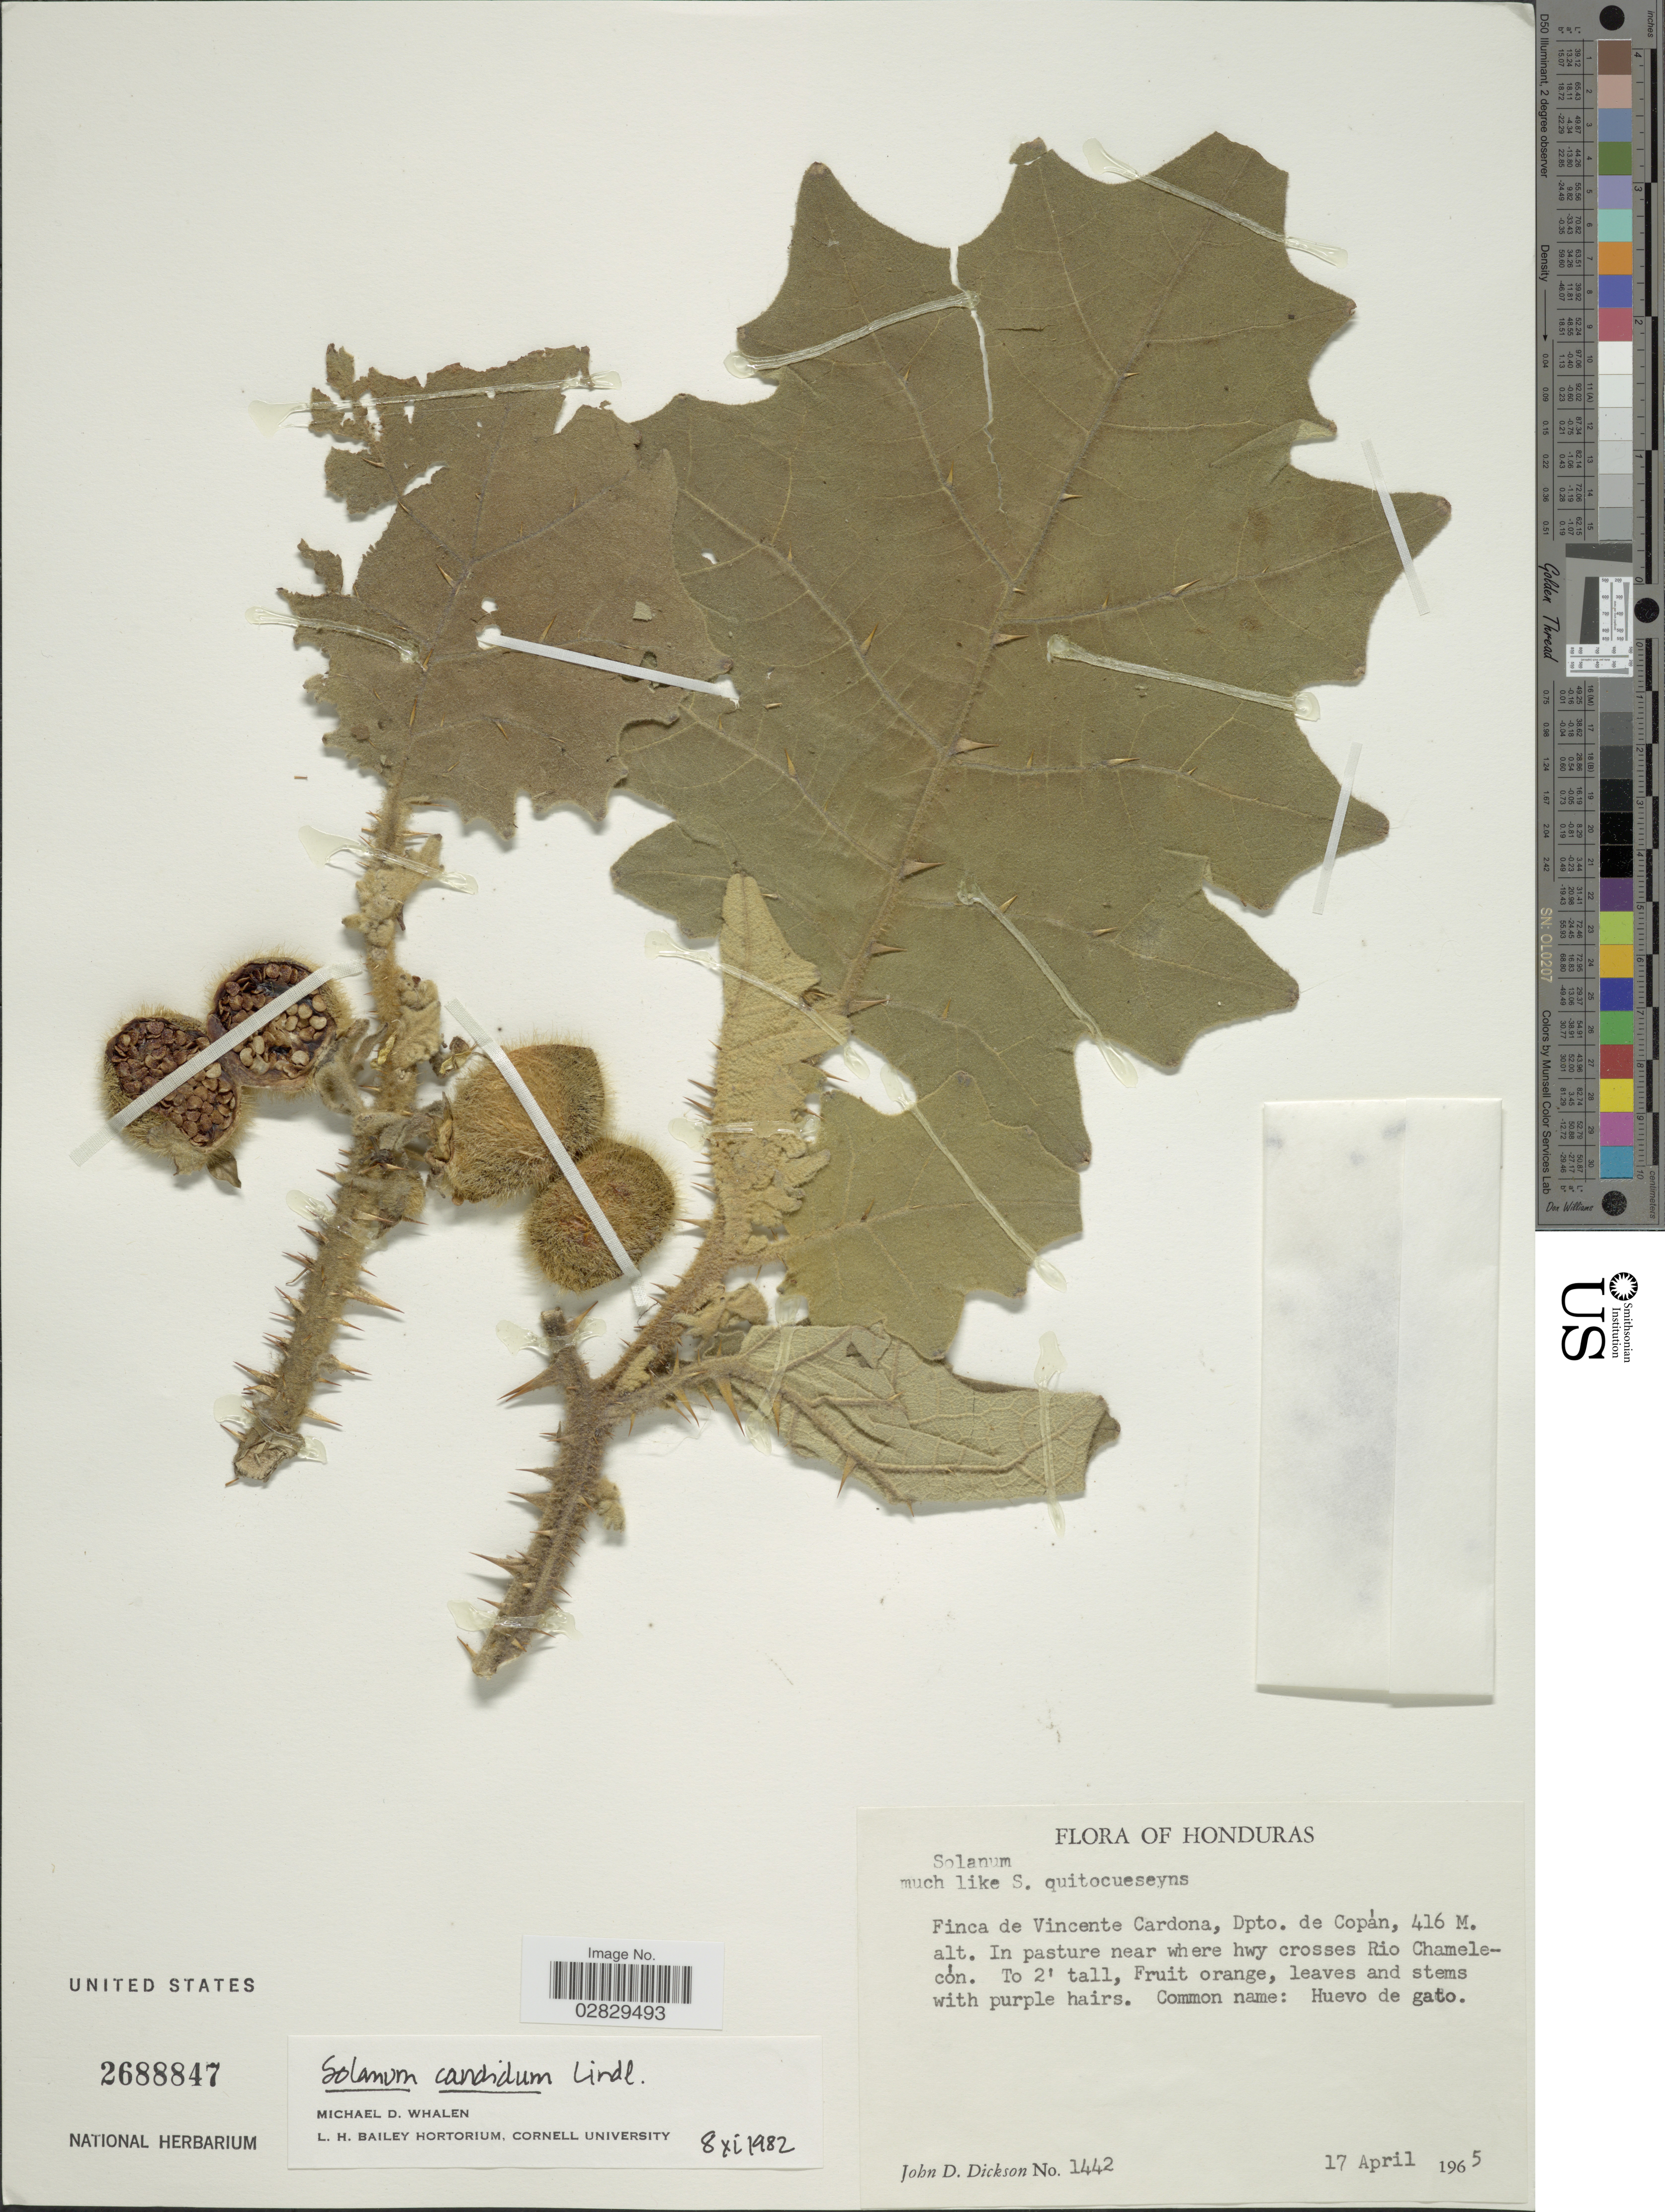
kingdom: Plantae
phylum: Tracheophyta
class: Magnoliopsida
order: Solanales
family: Solanaceae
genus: Solanum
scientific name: Solanum candidum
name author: Lindl.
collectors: J. Dickson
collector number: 1442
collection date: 1965-04-17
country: Honduras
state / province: Copán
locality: Finca de Vincente Cardona, Dpto. de Copàn. In pasture near where hwy crosses Rio Chamelecòn.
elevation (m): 416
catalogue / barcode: US 2688847